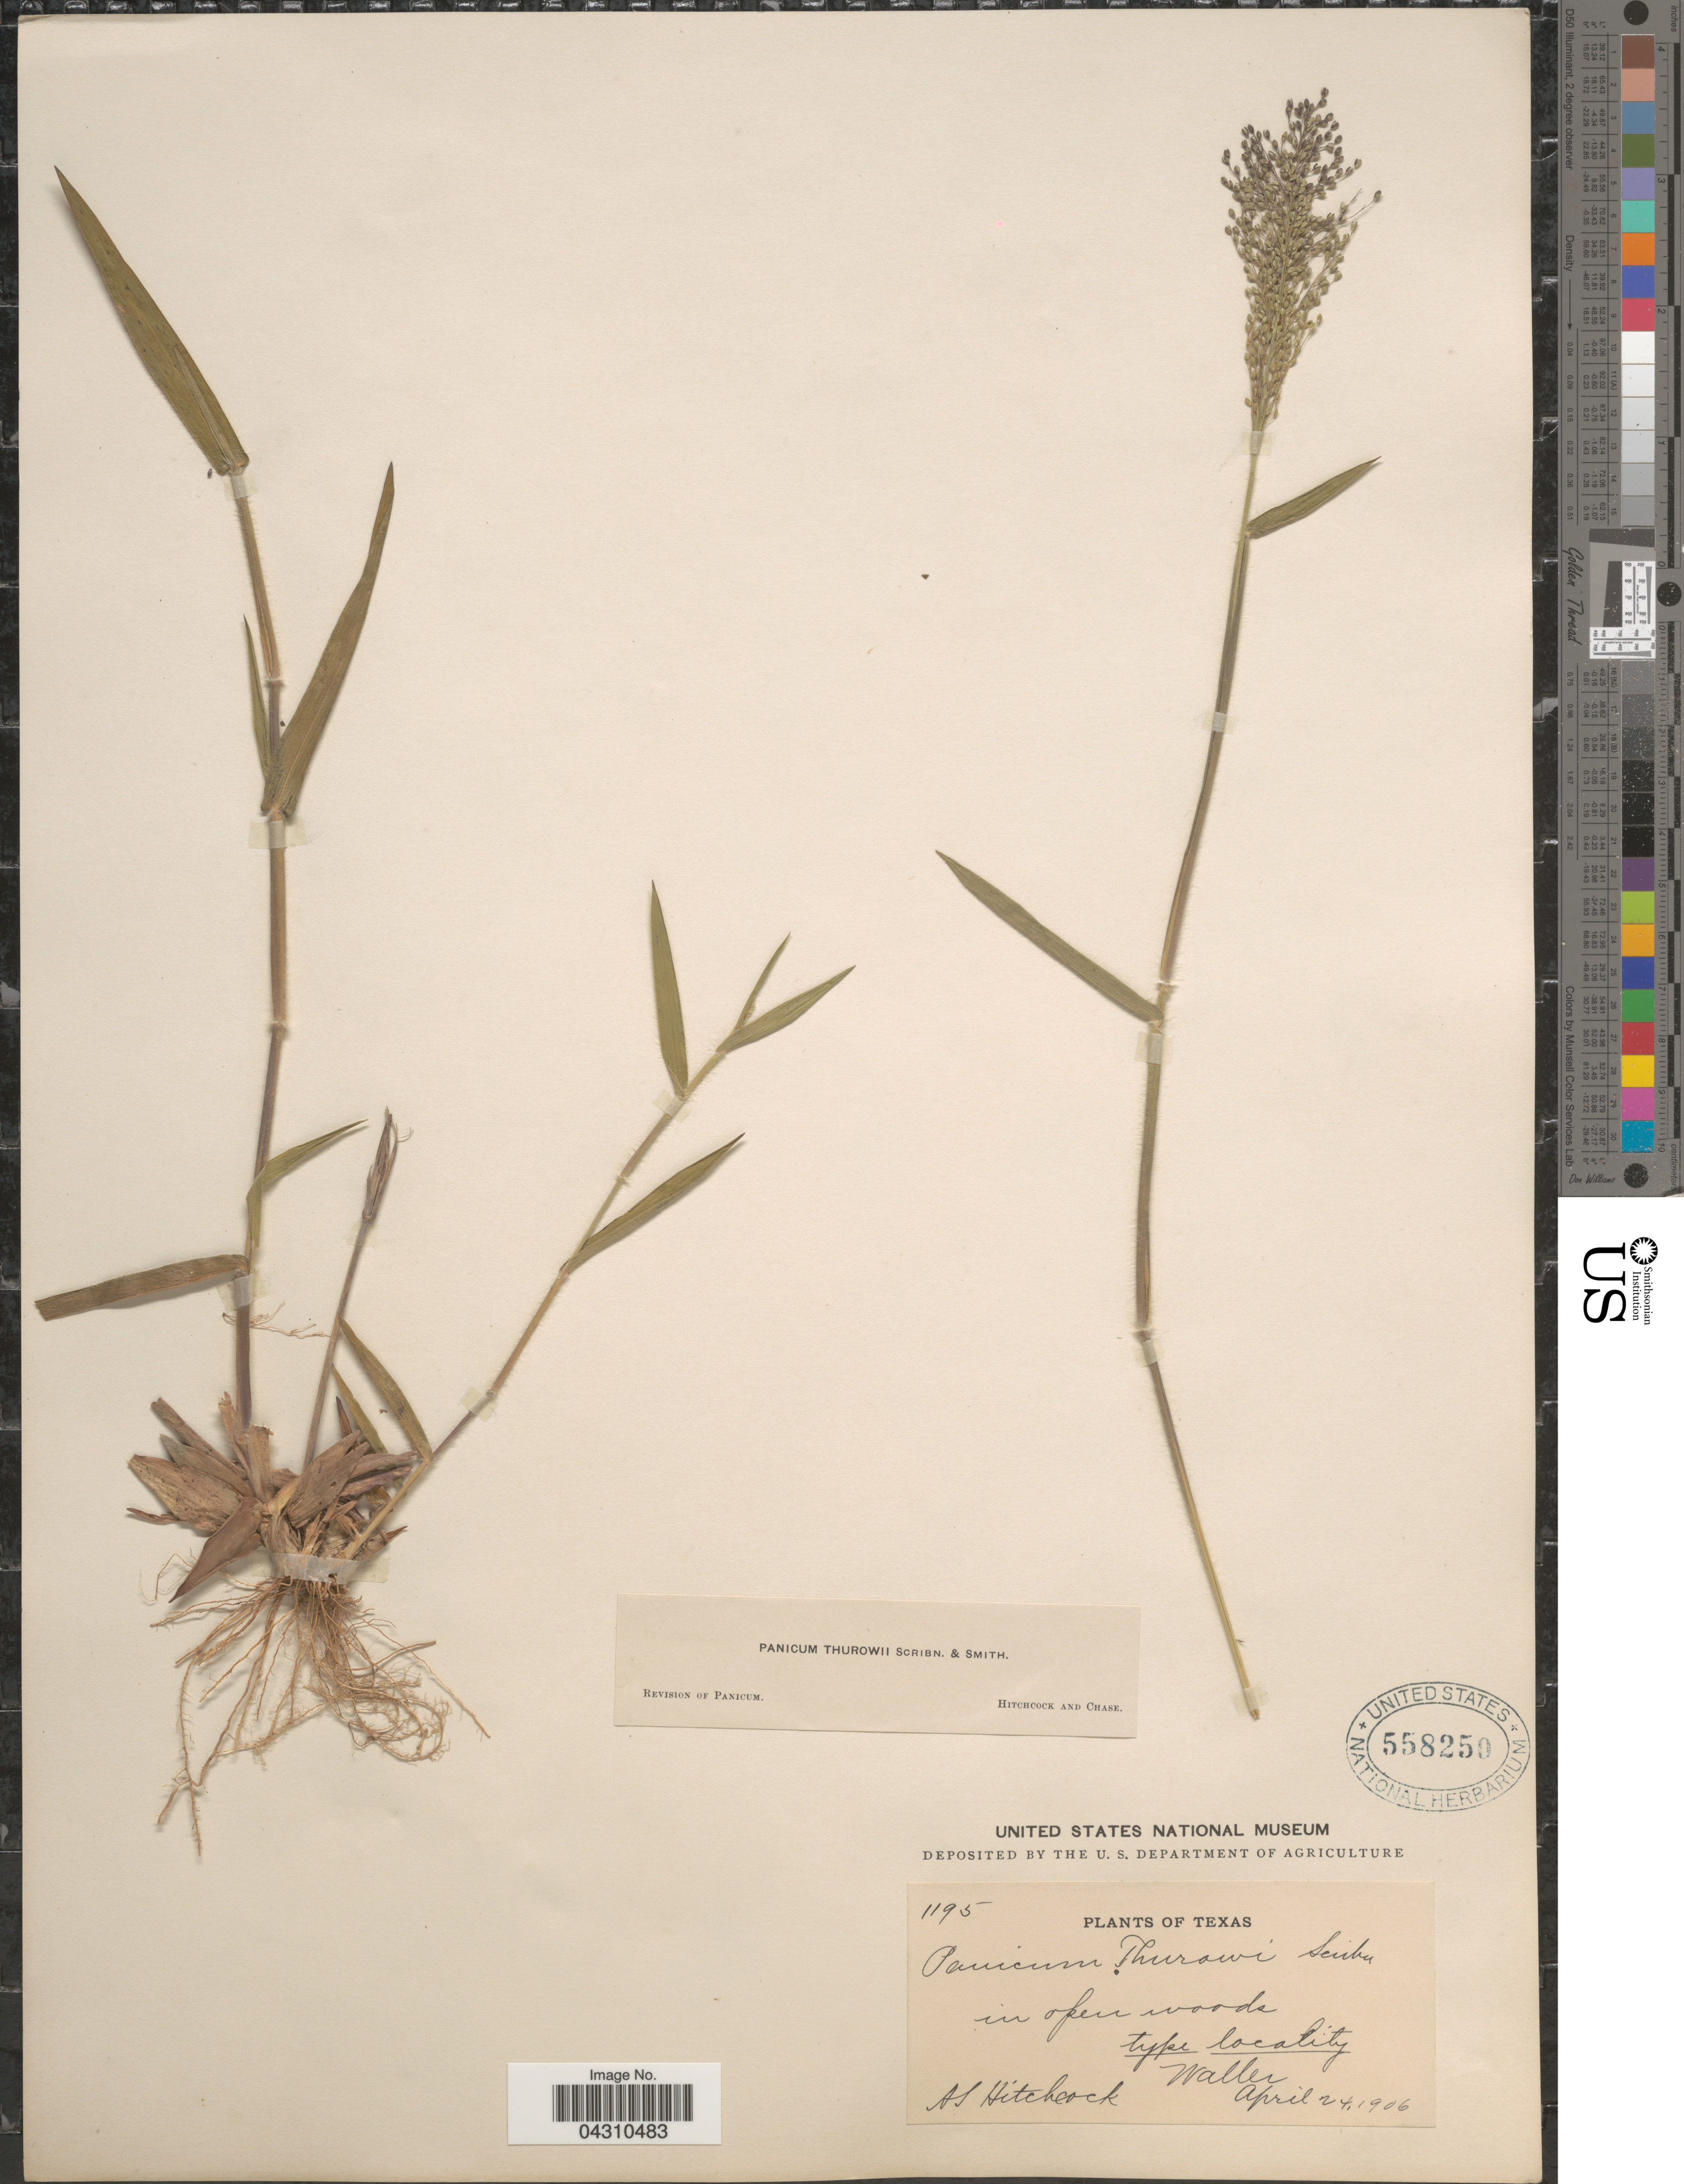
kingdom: Plantae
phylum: Tracheophyta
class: Liliopsida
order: Poales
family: Poaceae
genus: Dichanthelium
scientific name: Dichanthelium acuminatum var. acuminatum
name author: (Sw.) Gould & C.A. Clark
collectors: A. S. Hitchcock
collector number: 1195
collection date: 1906-04-24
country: United States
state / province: Texas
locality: Waller.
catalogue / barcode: US 558250